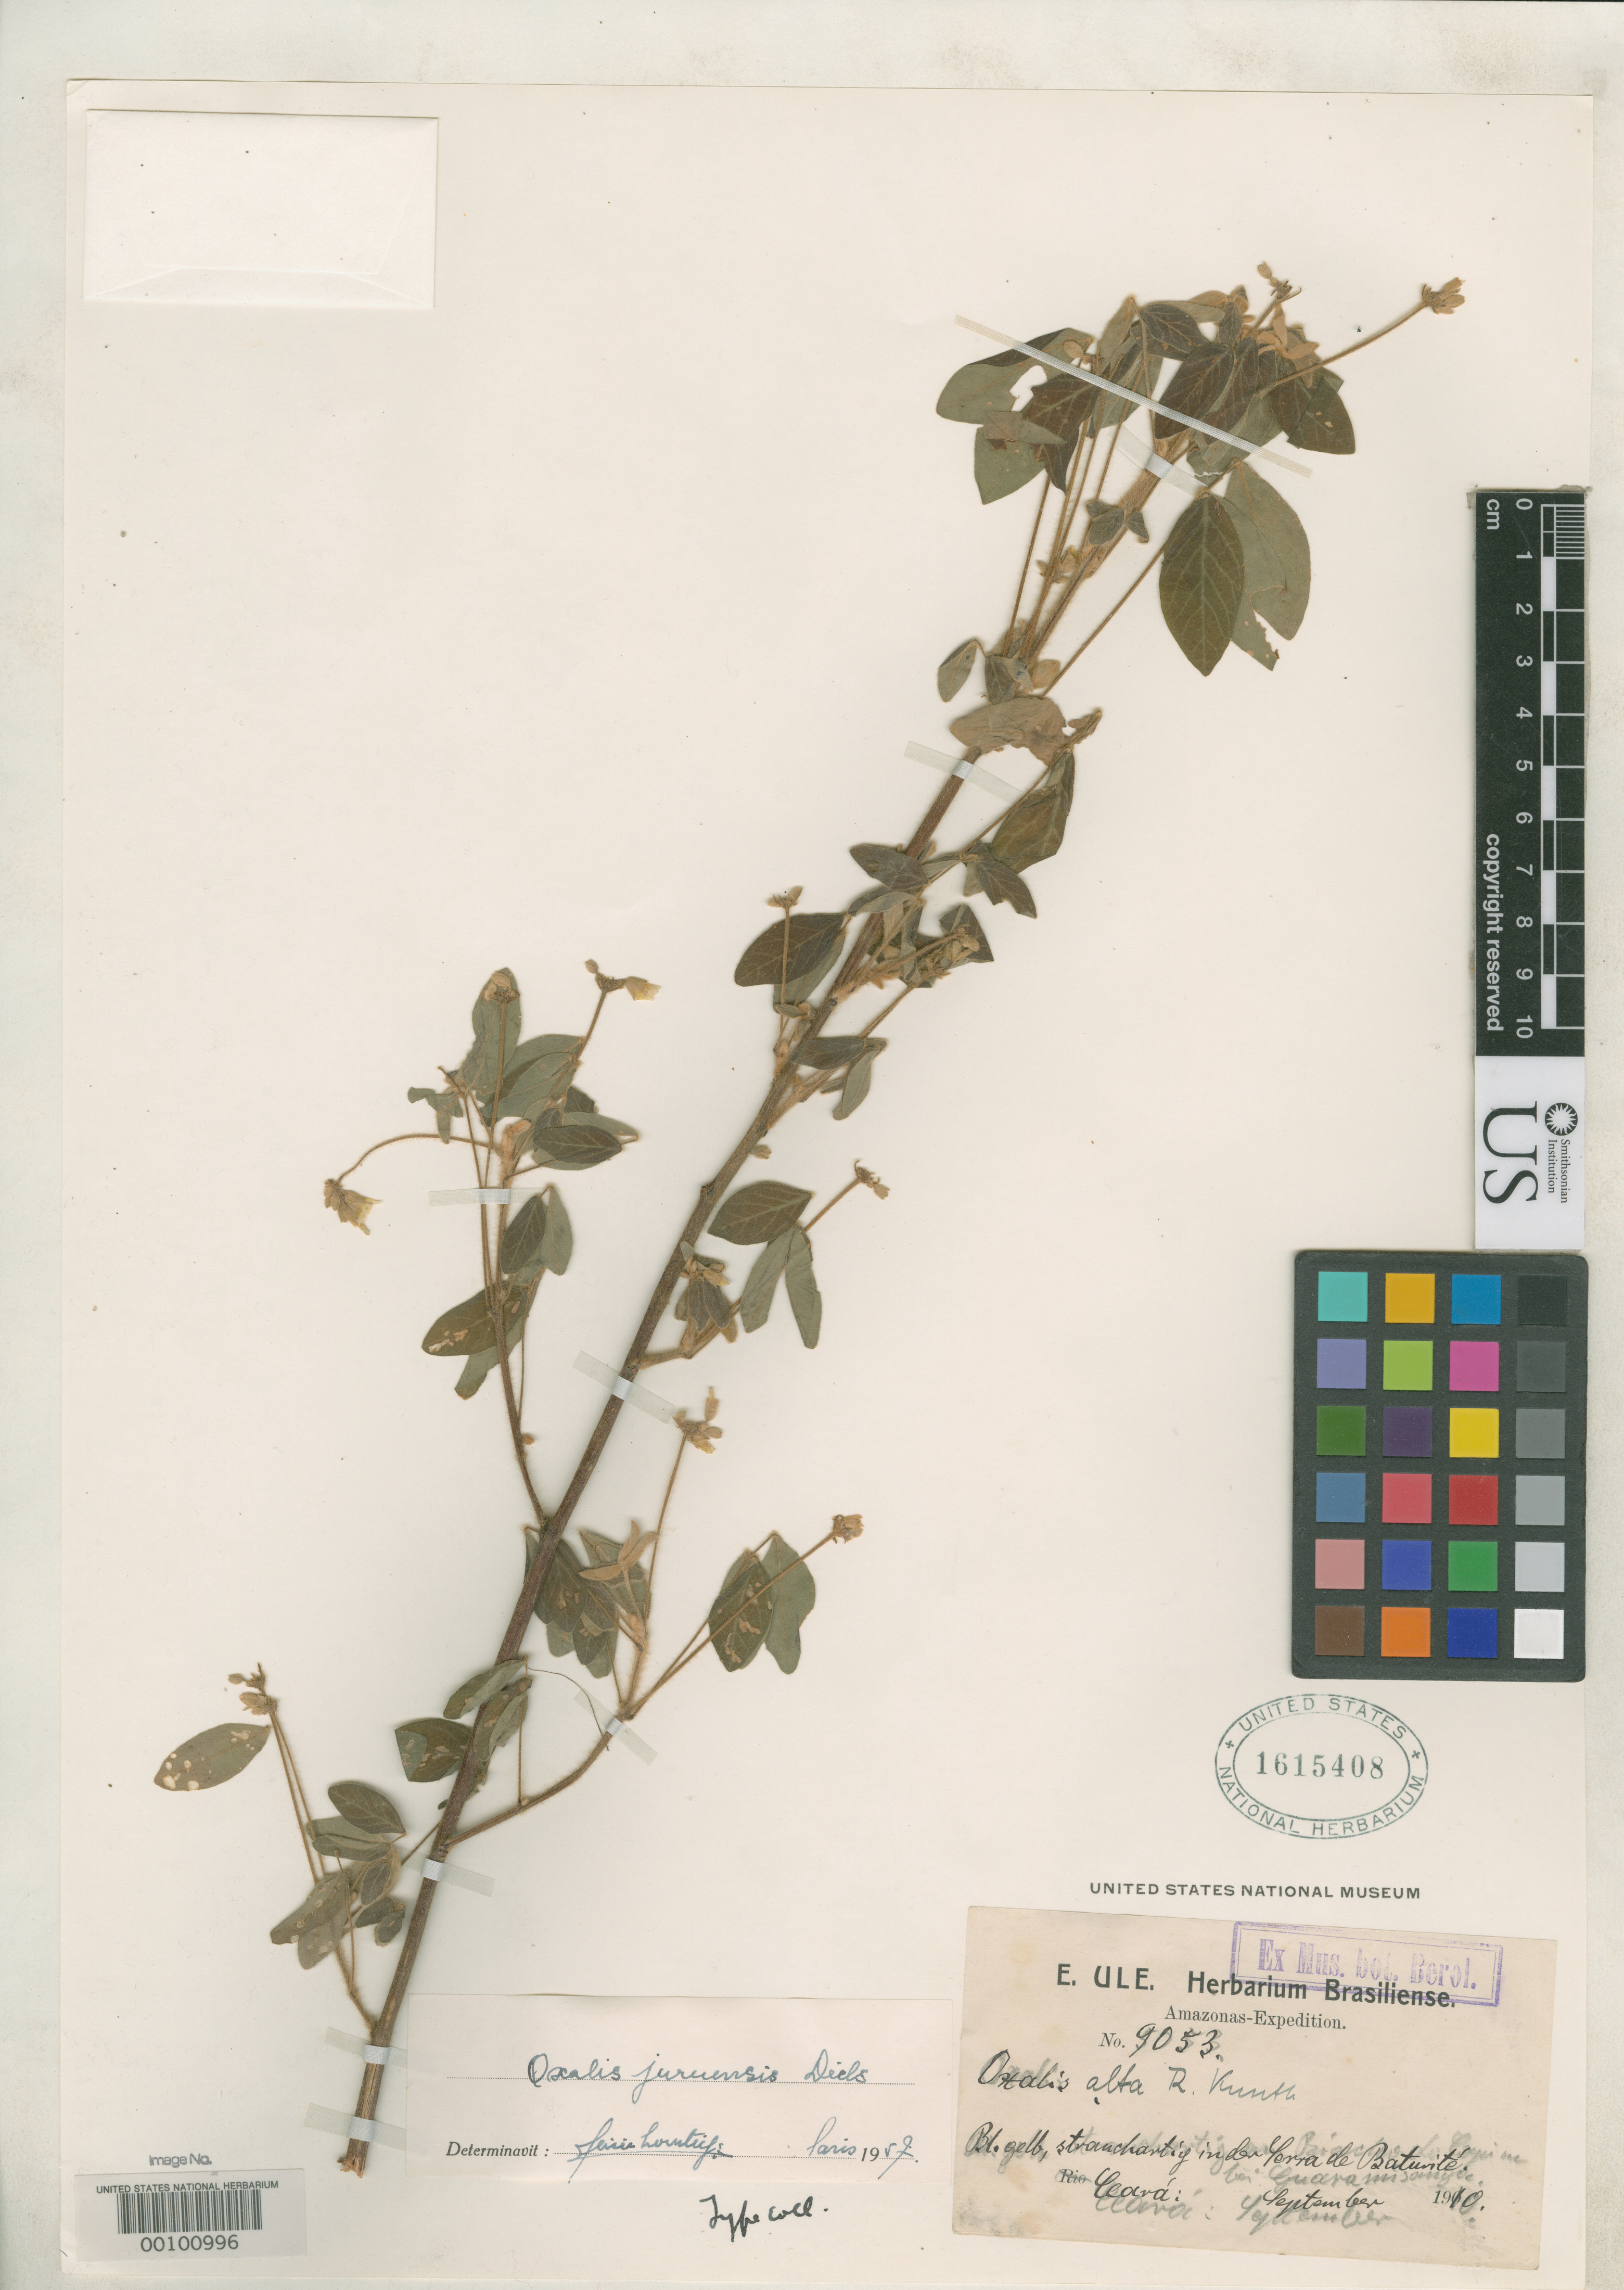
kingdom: Plantae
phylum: Tracheophyta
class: Magnoliopsida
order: Oxalidales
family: Oxalidaceae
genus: Oxalis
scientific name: Oxalis alta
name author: R. Knuth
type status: Isotype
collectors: E. H. Ule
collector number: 9053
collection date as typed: Sep 1910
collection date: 1910-09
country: Brazil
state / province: Ceará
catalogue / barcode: US 1615408